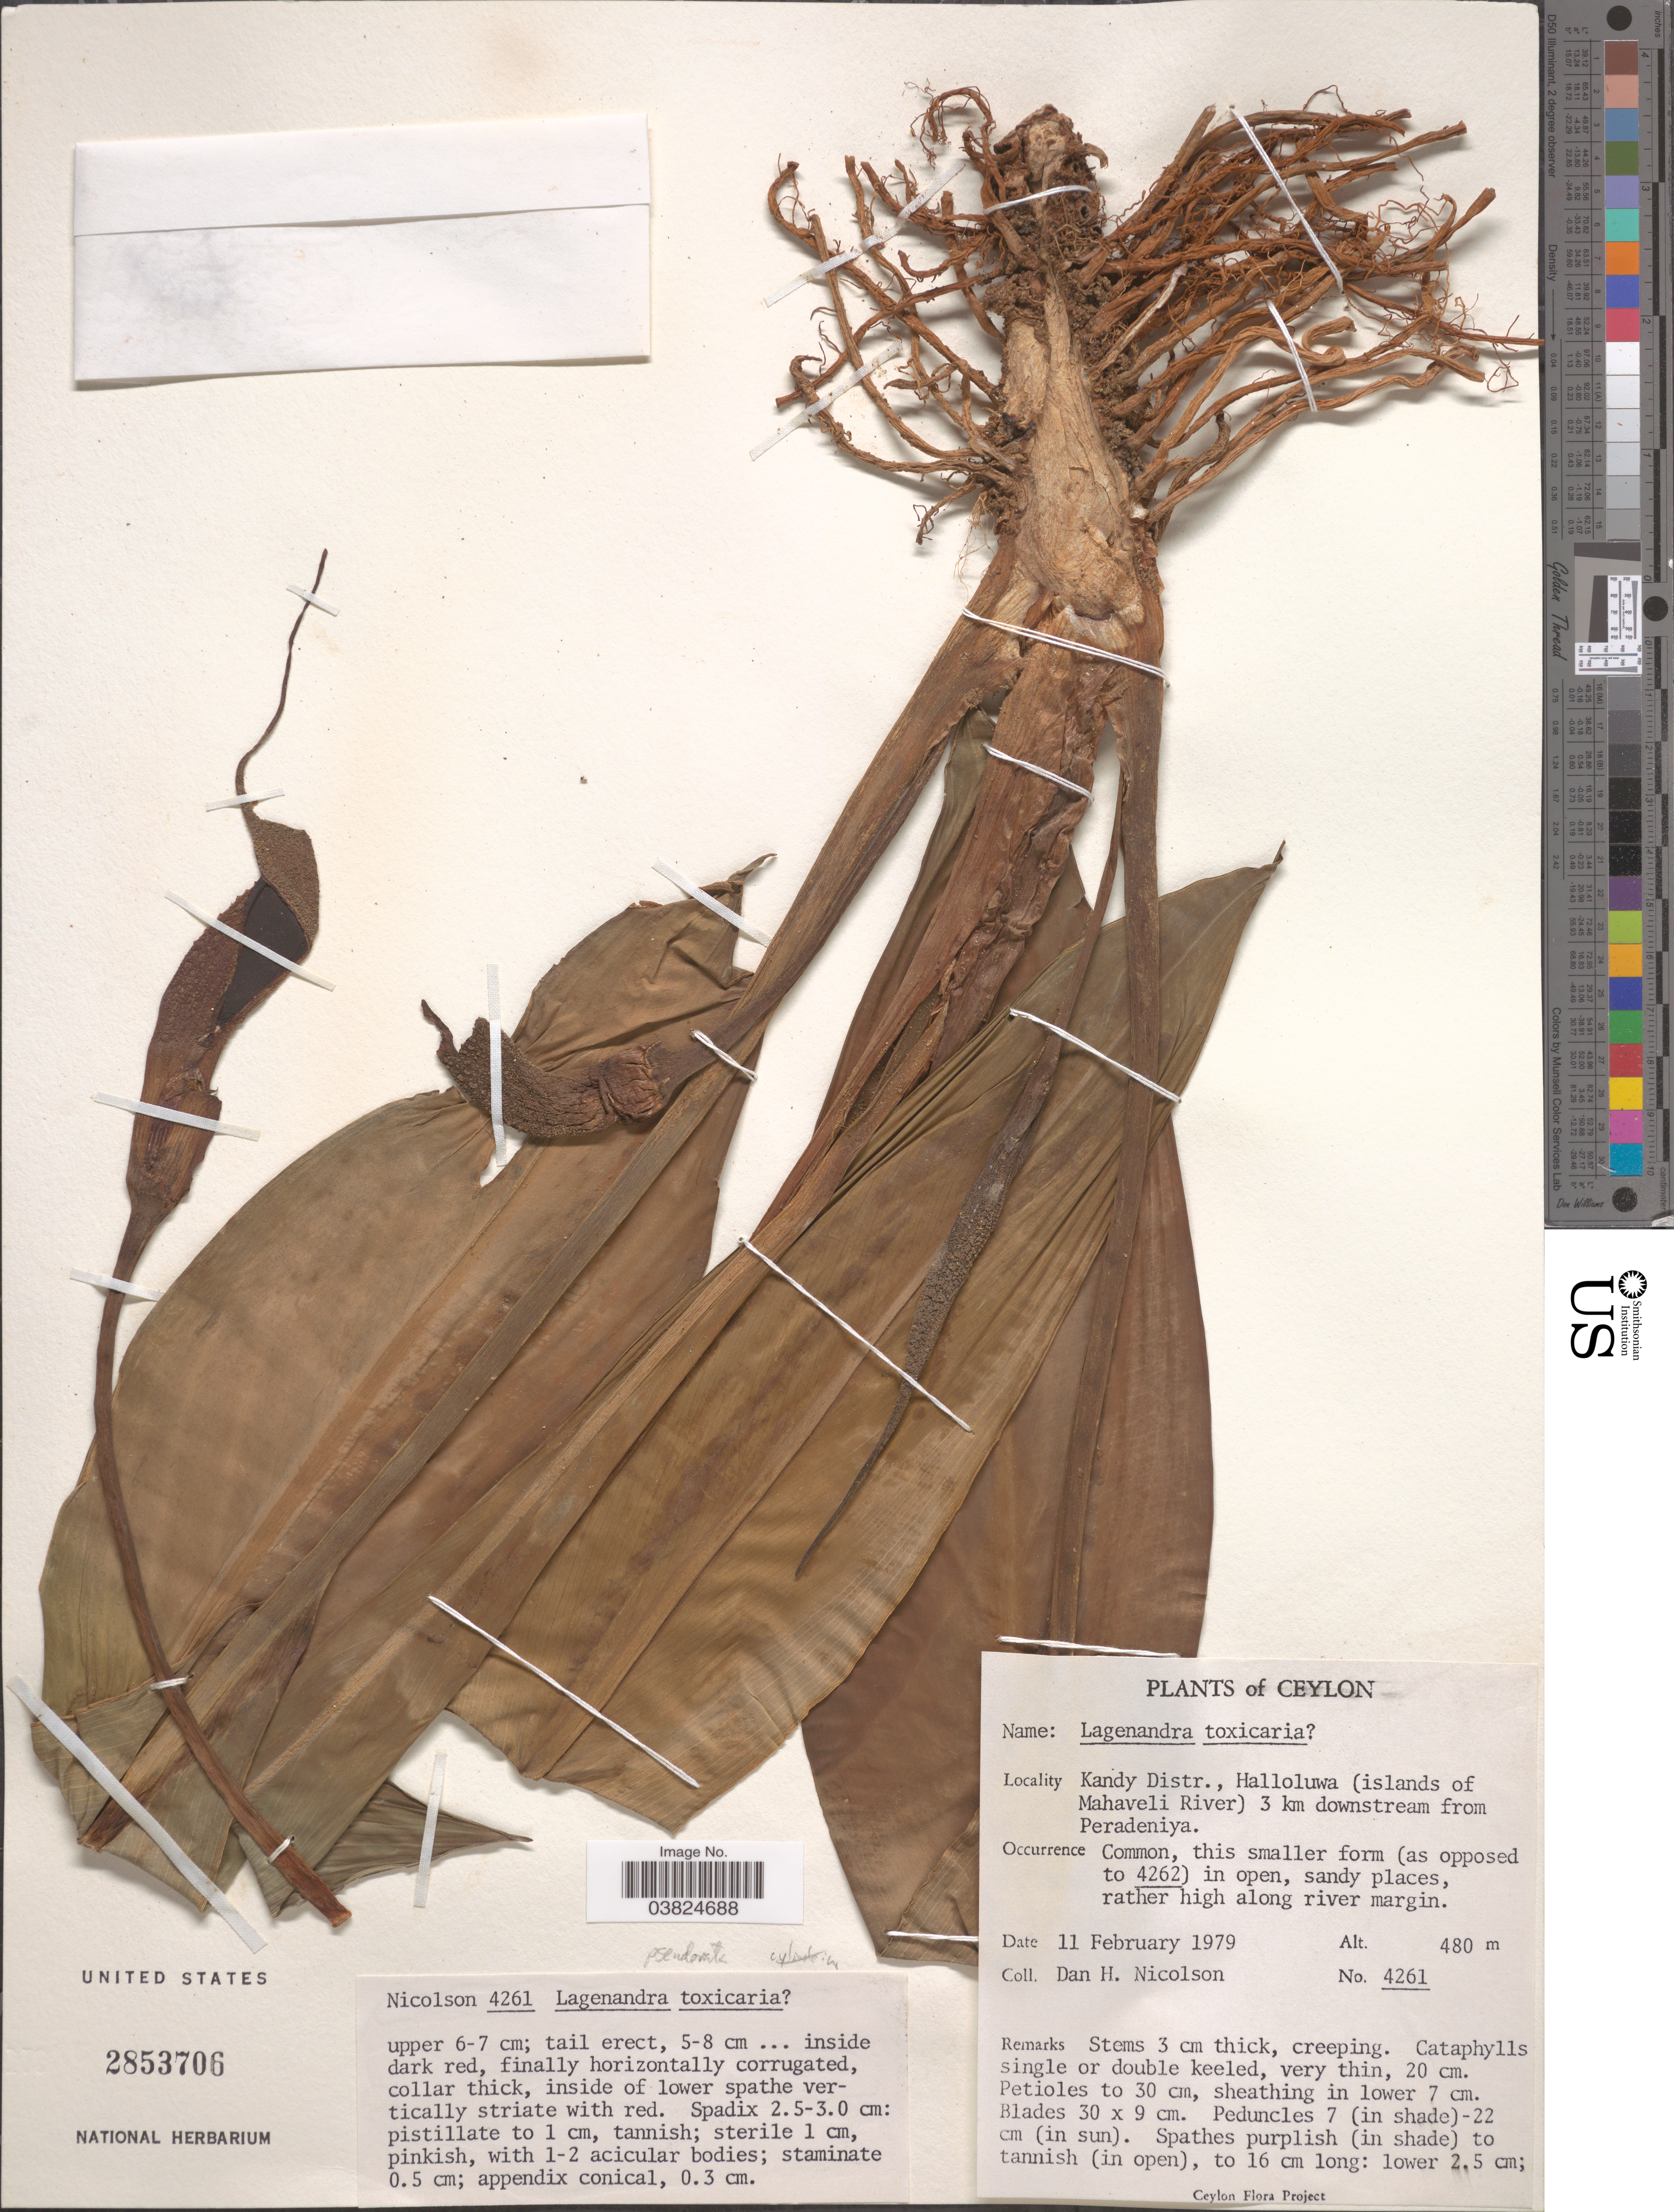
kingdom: Plantae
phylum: Tracheophyta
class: Liliopsida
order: Alismatales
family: Araceae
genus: Lagenandra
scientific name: Lagenandra praetermissa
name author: de Wit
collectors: D. H. Nicolson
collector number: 4261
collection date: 1979-02-11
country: Sri Lanka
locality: Ceylon. Kandy Distr., Halloluwa (islands of Mahaveli River) 3 km downstream from Peradeniya.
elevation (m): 480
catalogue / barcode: US 2853706